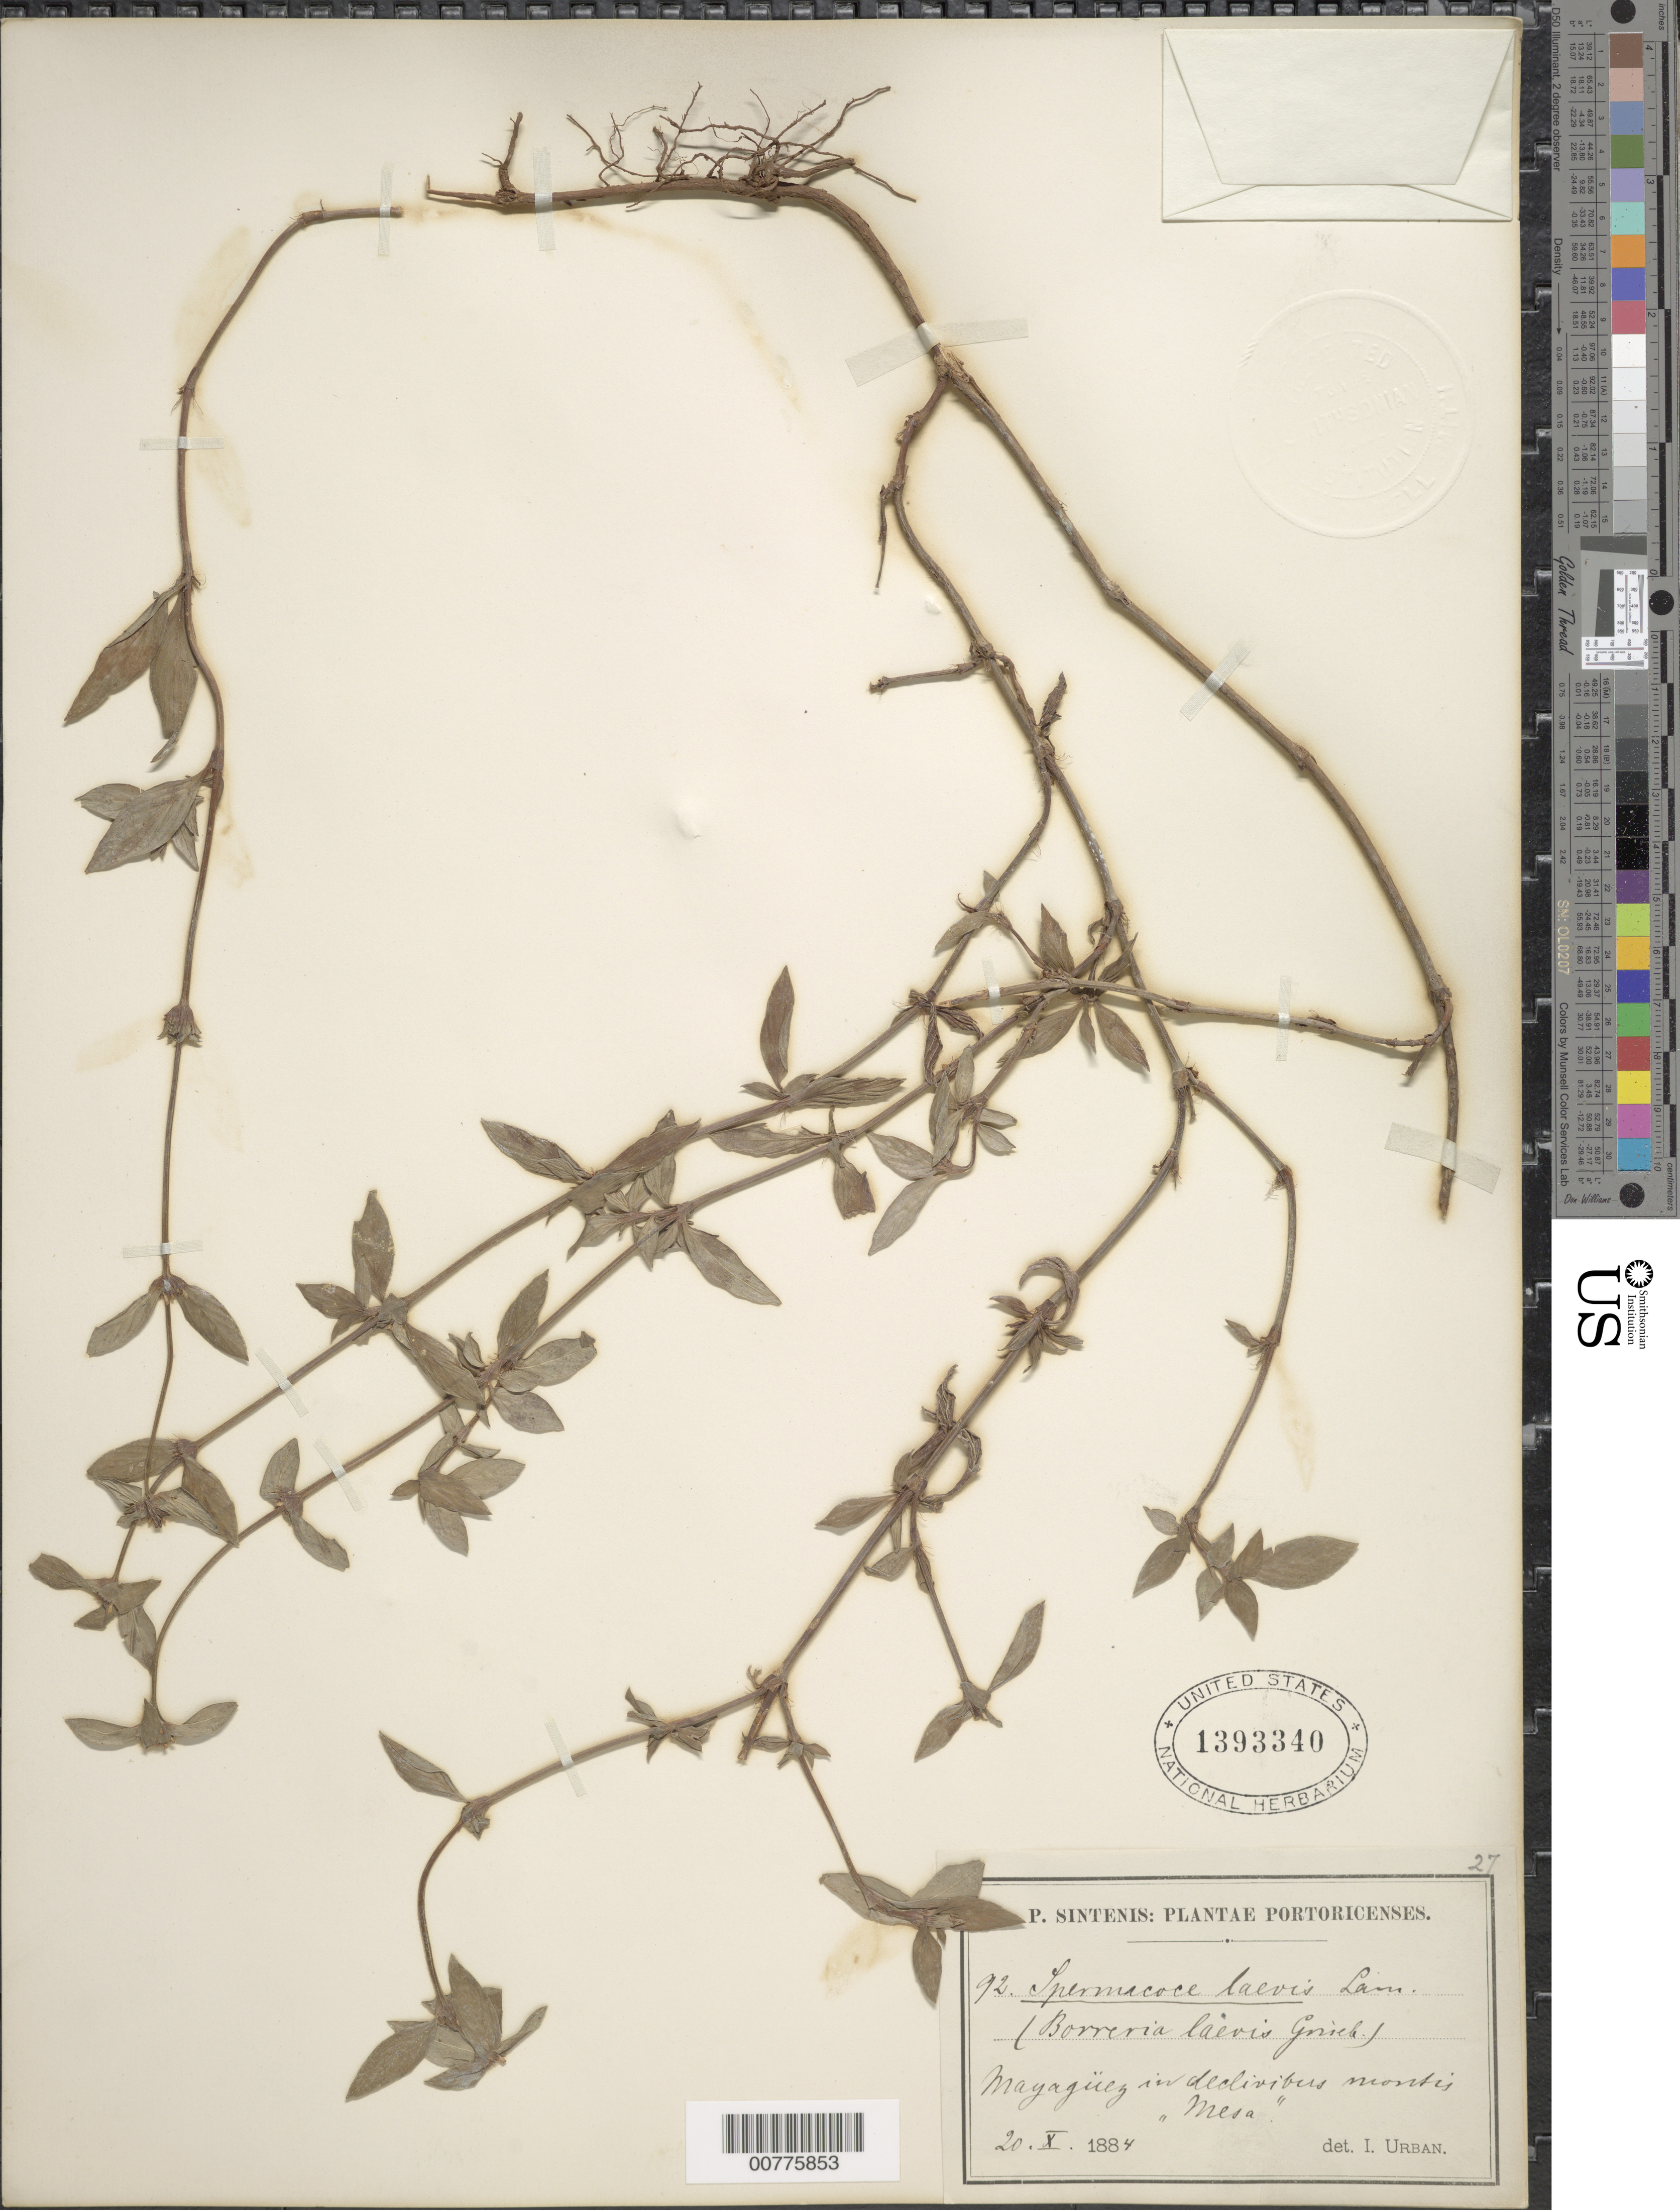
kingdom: Plantae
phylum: Tracheophyta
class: Magnoliopsida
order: Gentianales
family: Rubiaceae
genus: Spermacoce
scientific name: Spermacoce laevis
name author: Lam.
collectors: P. Sintenis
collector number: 92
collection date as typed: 20 Nov 1884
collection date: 1884-11-20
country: Puerto Rico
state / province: Mayagüez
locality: Mayagüez in declivibus montis "Mesa"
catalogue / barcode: US 1393340